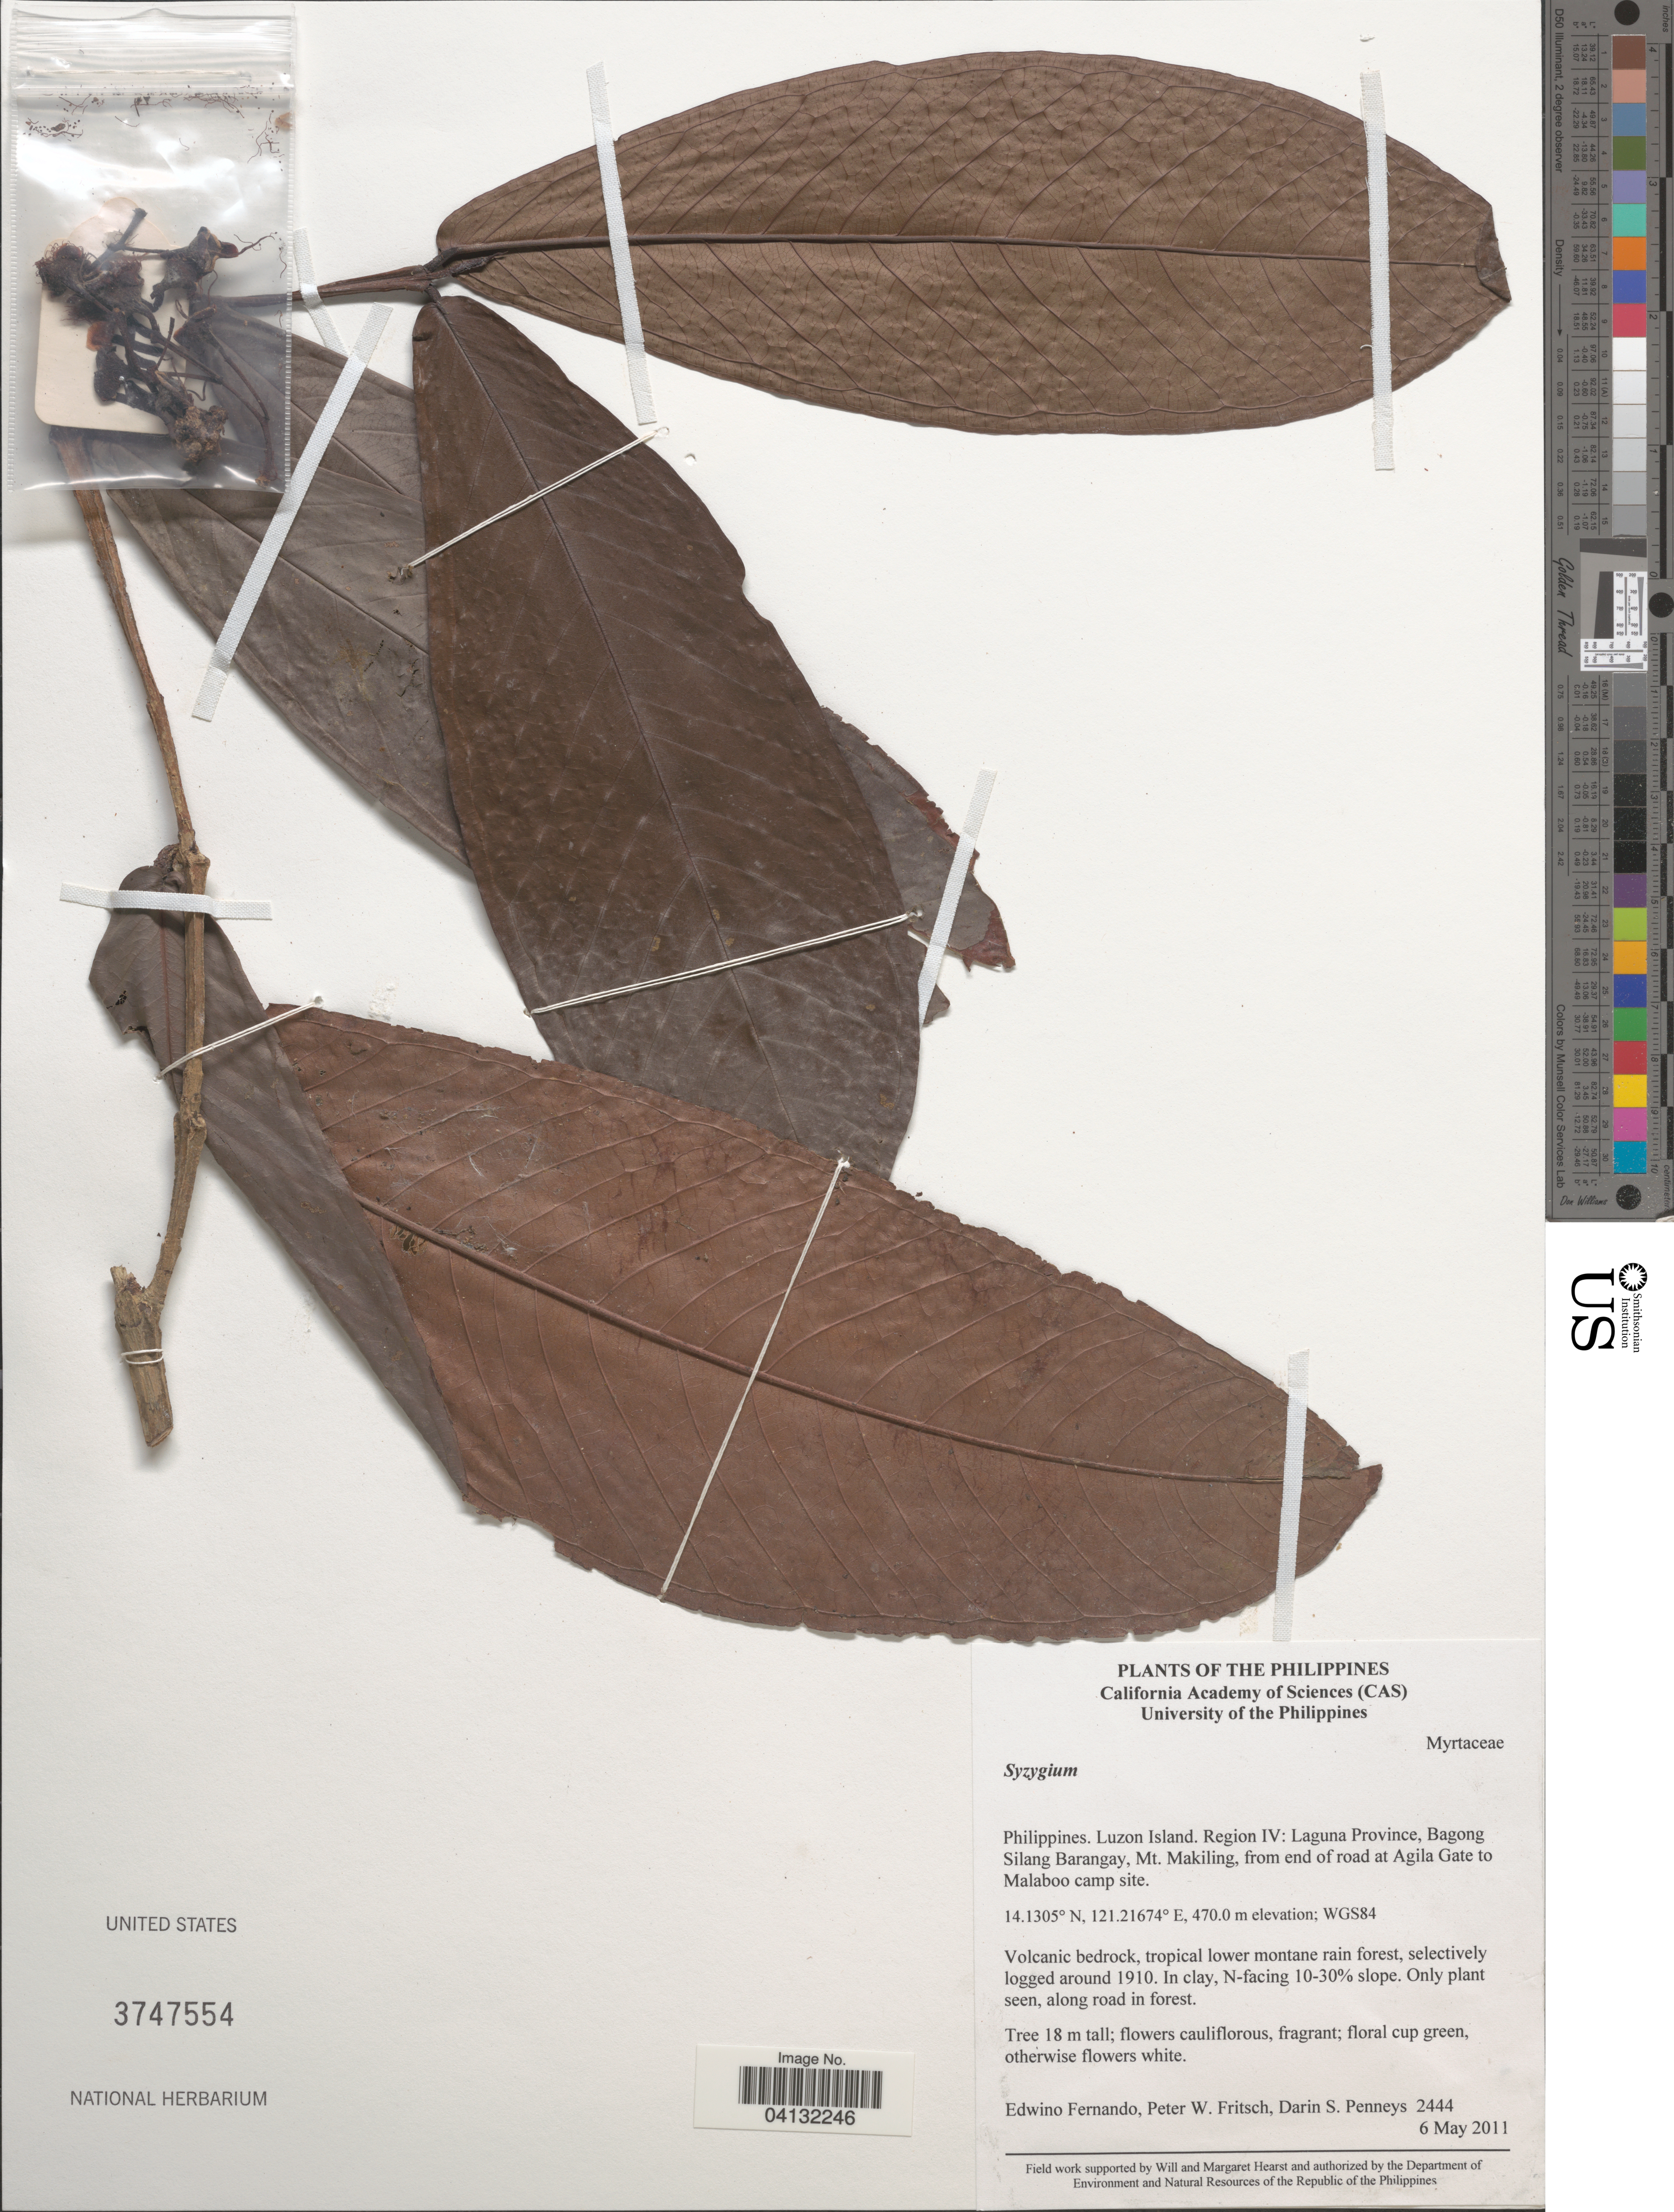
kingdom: Plantae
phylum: Tracheophyta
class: Magnoliopsida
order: Myrtales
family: Myrtaceae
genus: Syzygium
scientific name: Syzygium sp.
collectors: E. S. Fernando, P. W. Fritsch & D. S. Penneys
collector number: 2444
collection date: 2011-05-06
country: Philippines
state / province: Calabarzon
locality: Luzon Island. Region IV: Laguna Province, Bagong Silang Barangay, Mt. Makiling, from end of road at Agila Gate to Malaboo camp site. WGS84. N-facing 10-30% slope.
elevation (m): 470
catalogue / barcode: US 3747554